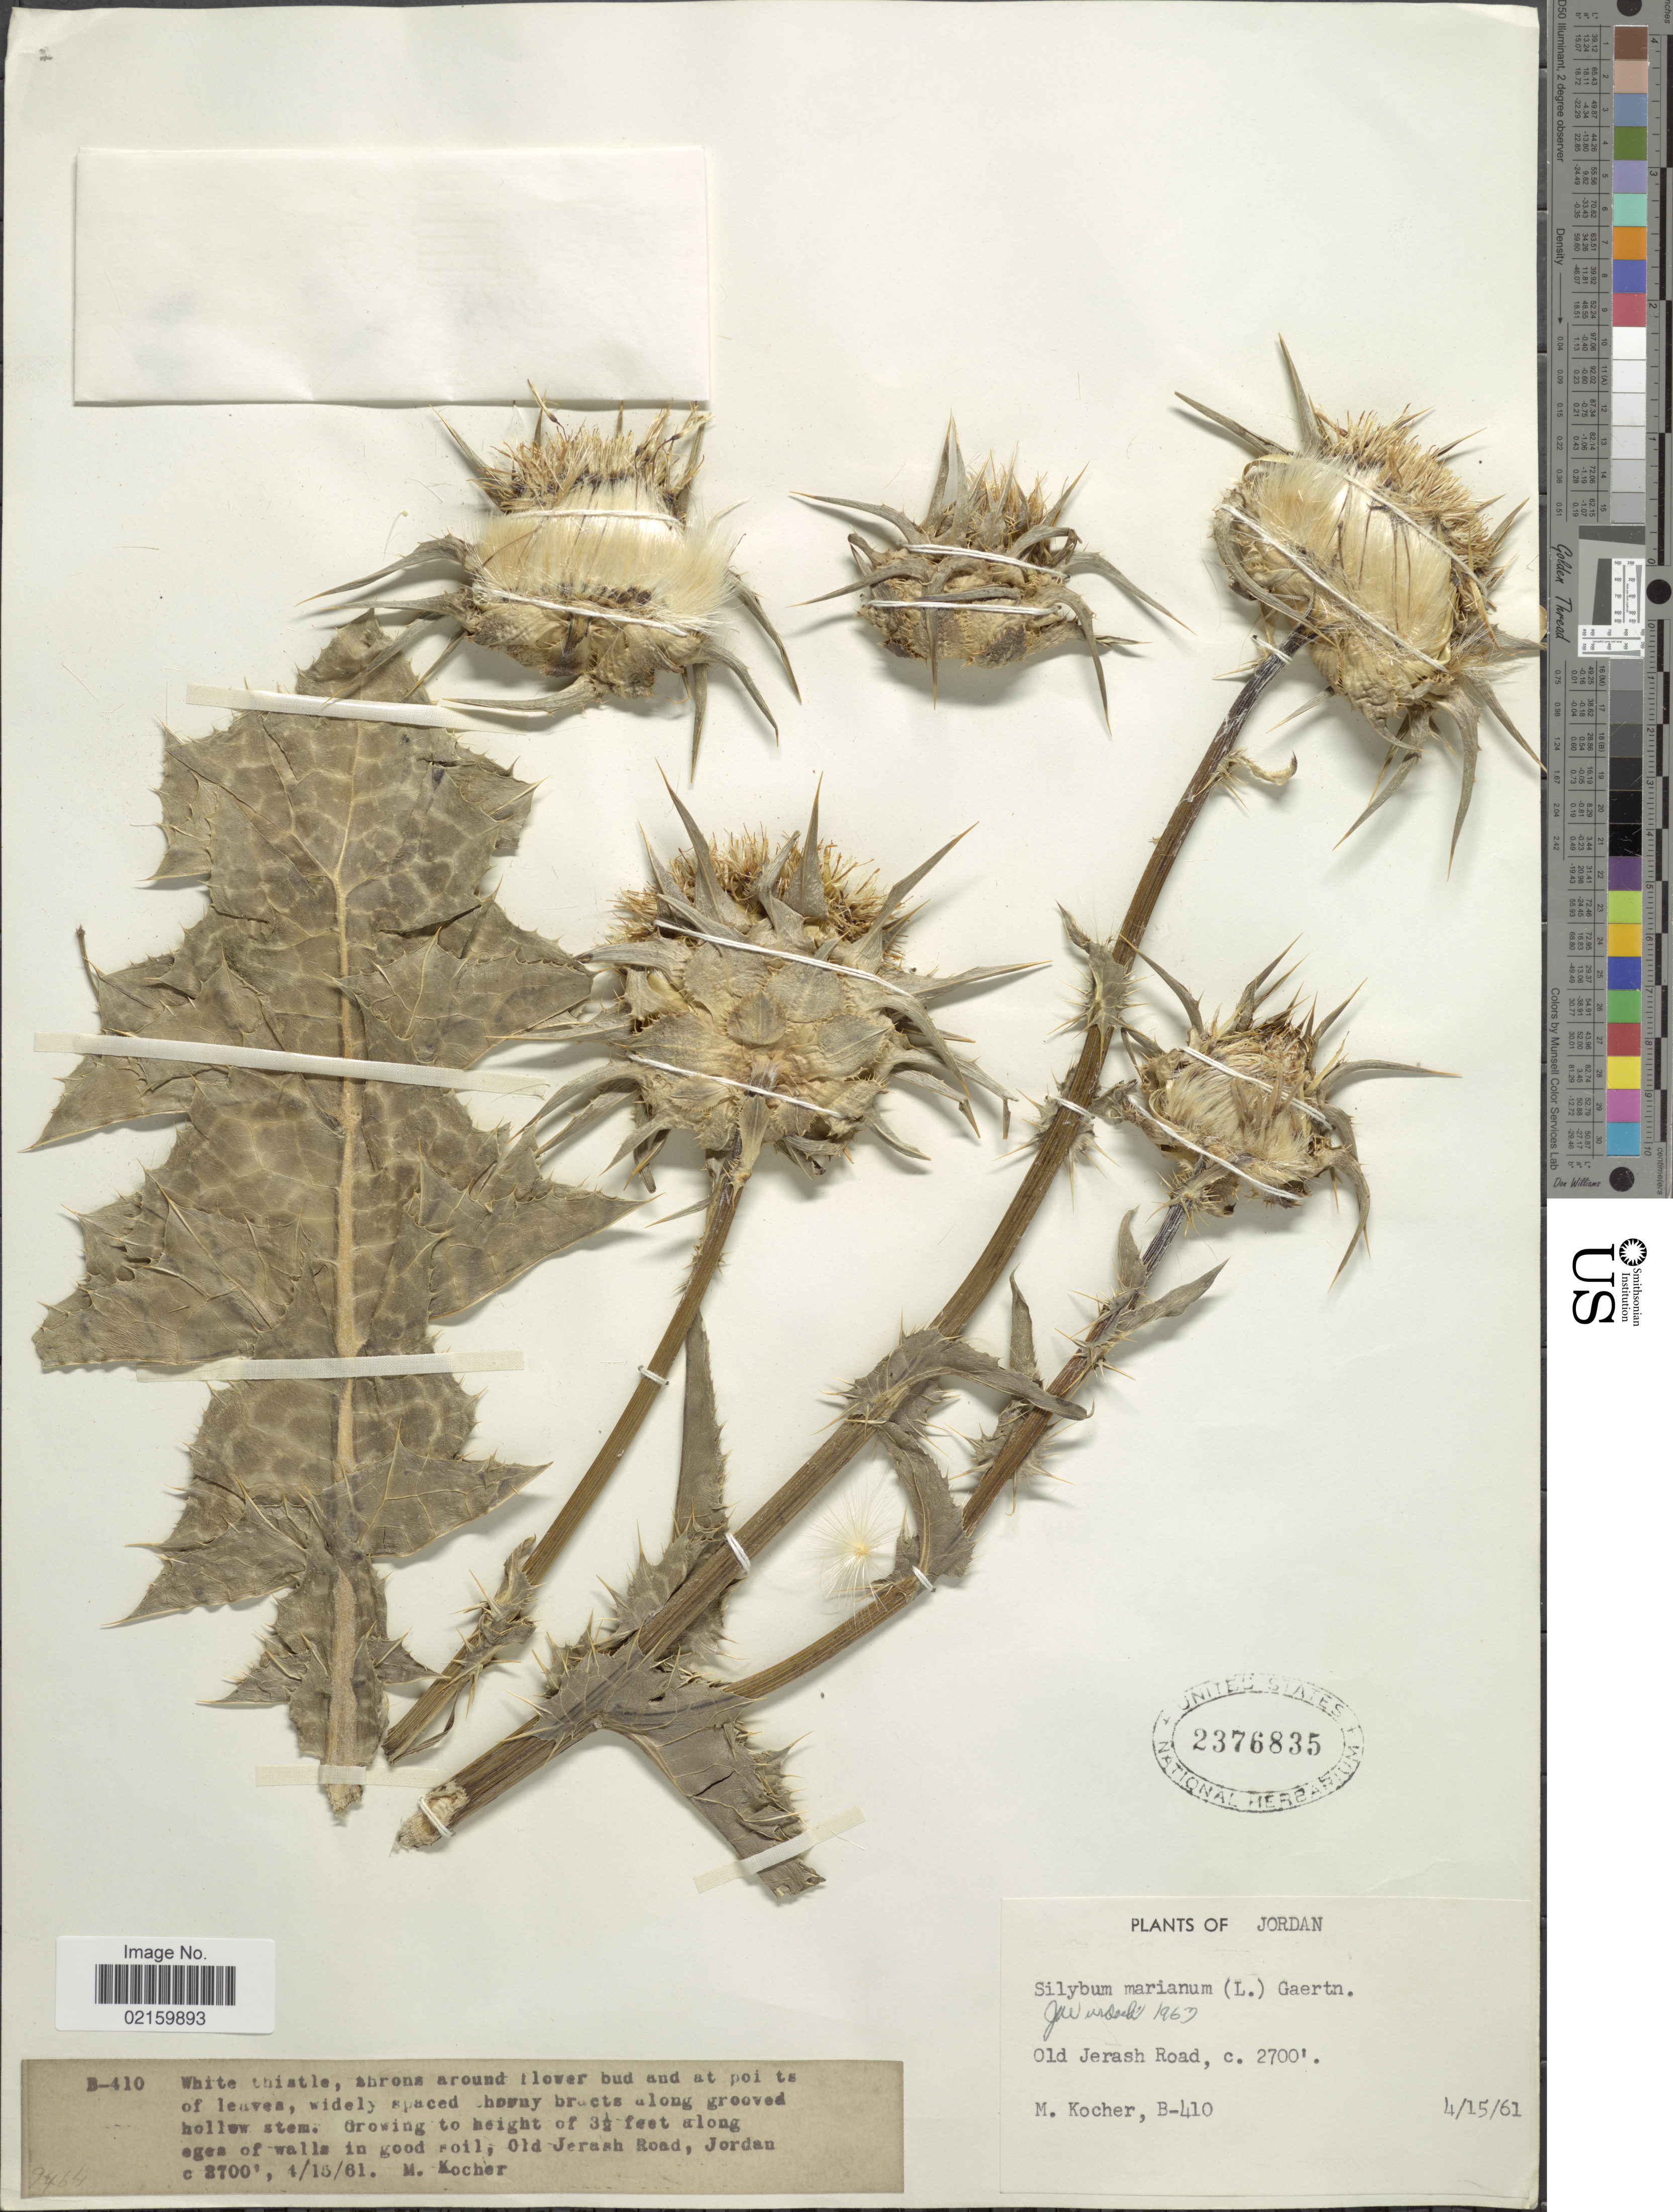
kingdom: Plantae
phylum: Tracheophyta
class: Magnoliopsida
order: Asterales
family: Asteraceae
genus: Silybum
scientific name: Silybum marianum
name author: (L.) Gaertn.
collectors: M. Kocher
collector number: B-410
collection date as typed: Transcribed d/m/y: 15/4/61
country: Jordan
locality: Old Jerash Road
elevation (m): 823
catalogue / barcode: US 2376835